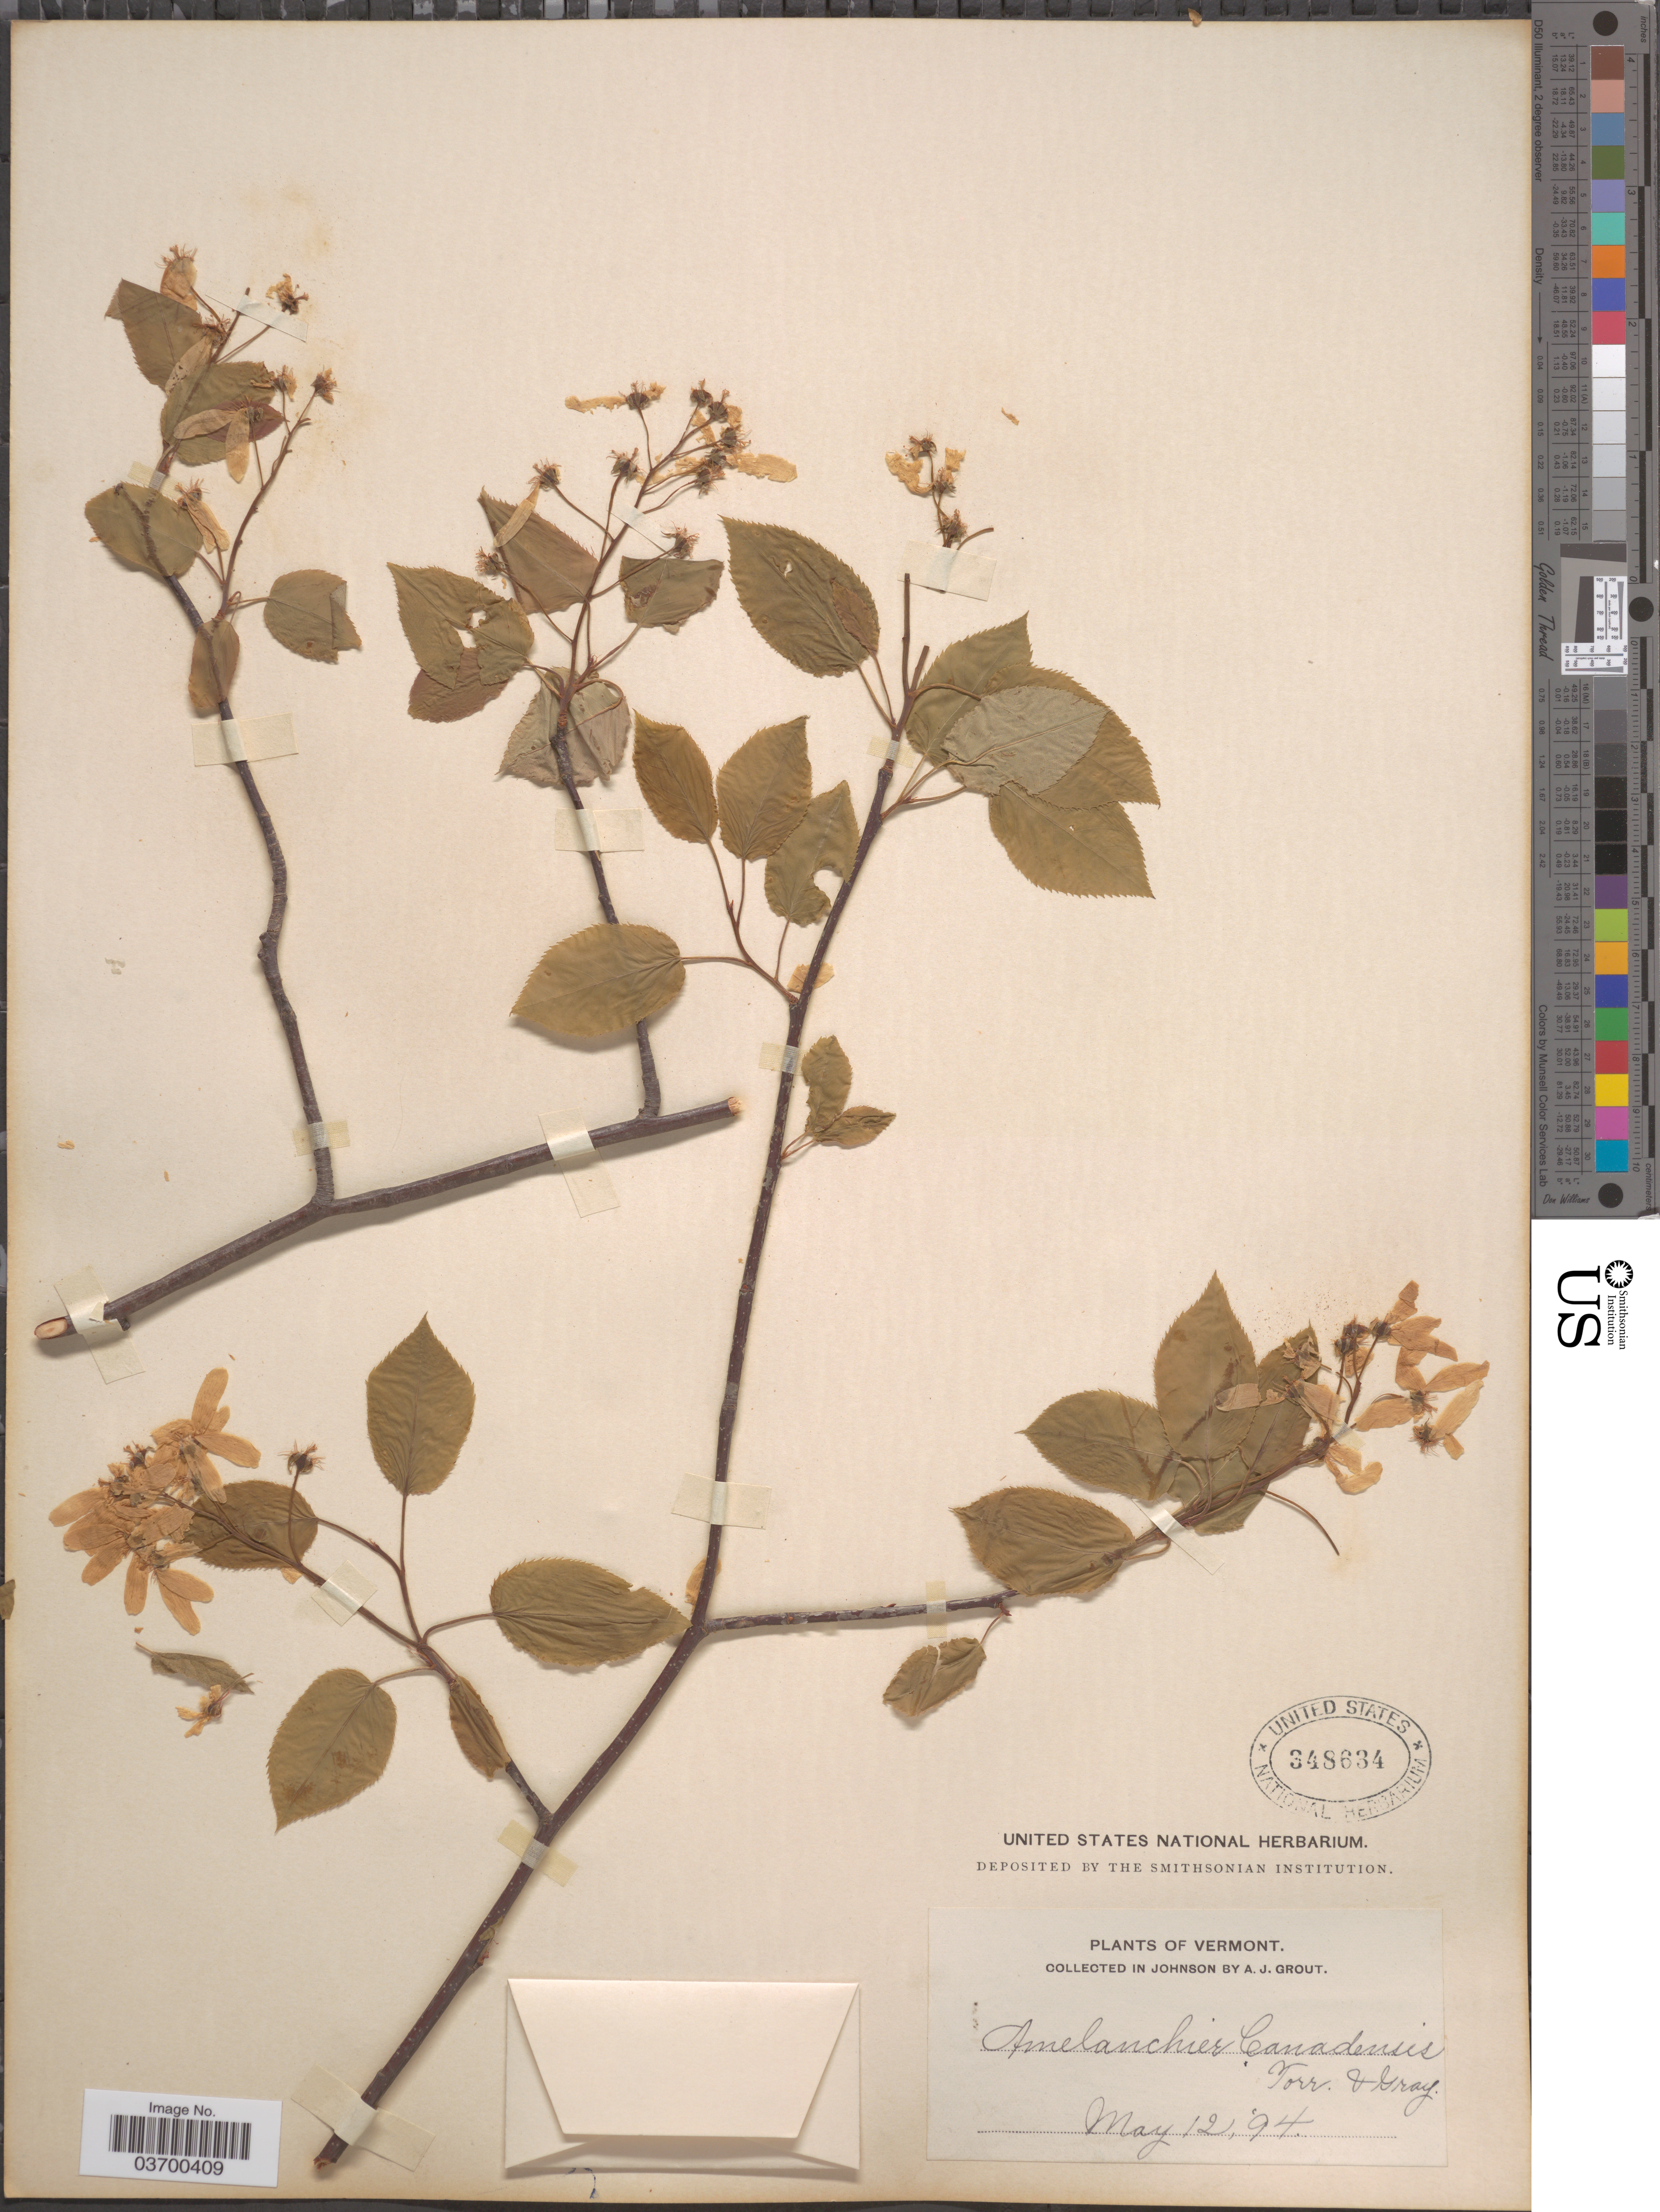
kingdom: Plantae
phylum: Tracheophyta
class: Magnoliopsida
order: Rosales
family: Rosaceae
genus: Amelanchier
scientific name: Amelanchier canadensis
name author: (L.) Medic.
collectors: A. J. Grout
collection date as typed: Transcribed d/m/y: 12/5/94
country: United States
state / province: Vermont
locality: Johnson.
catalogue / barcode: US 348634